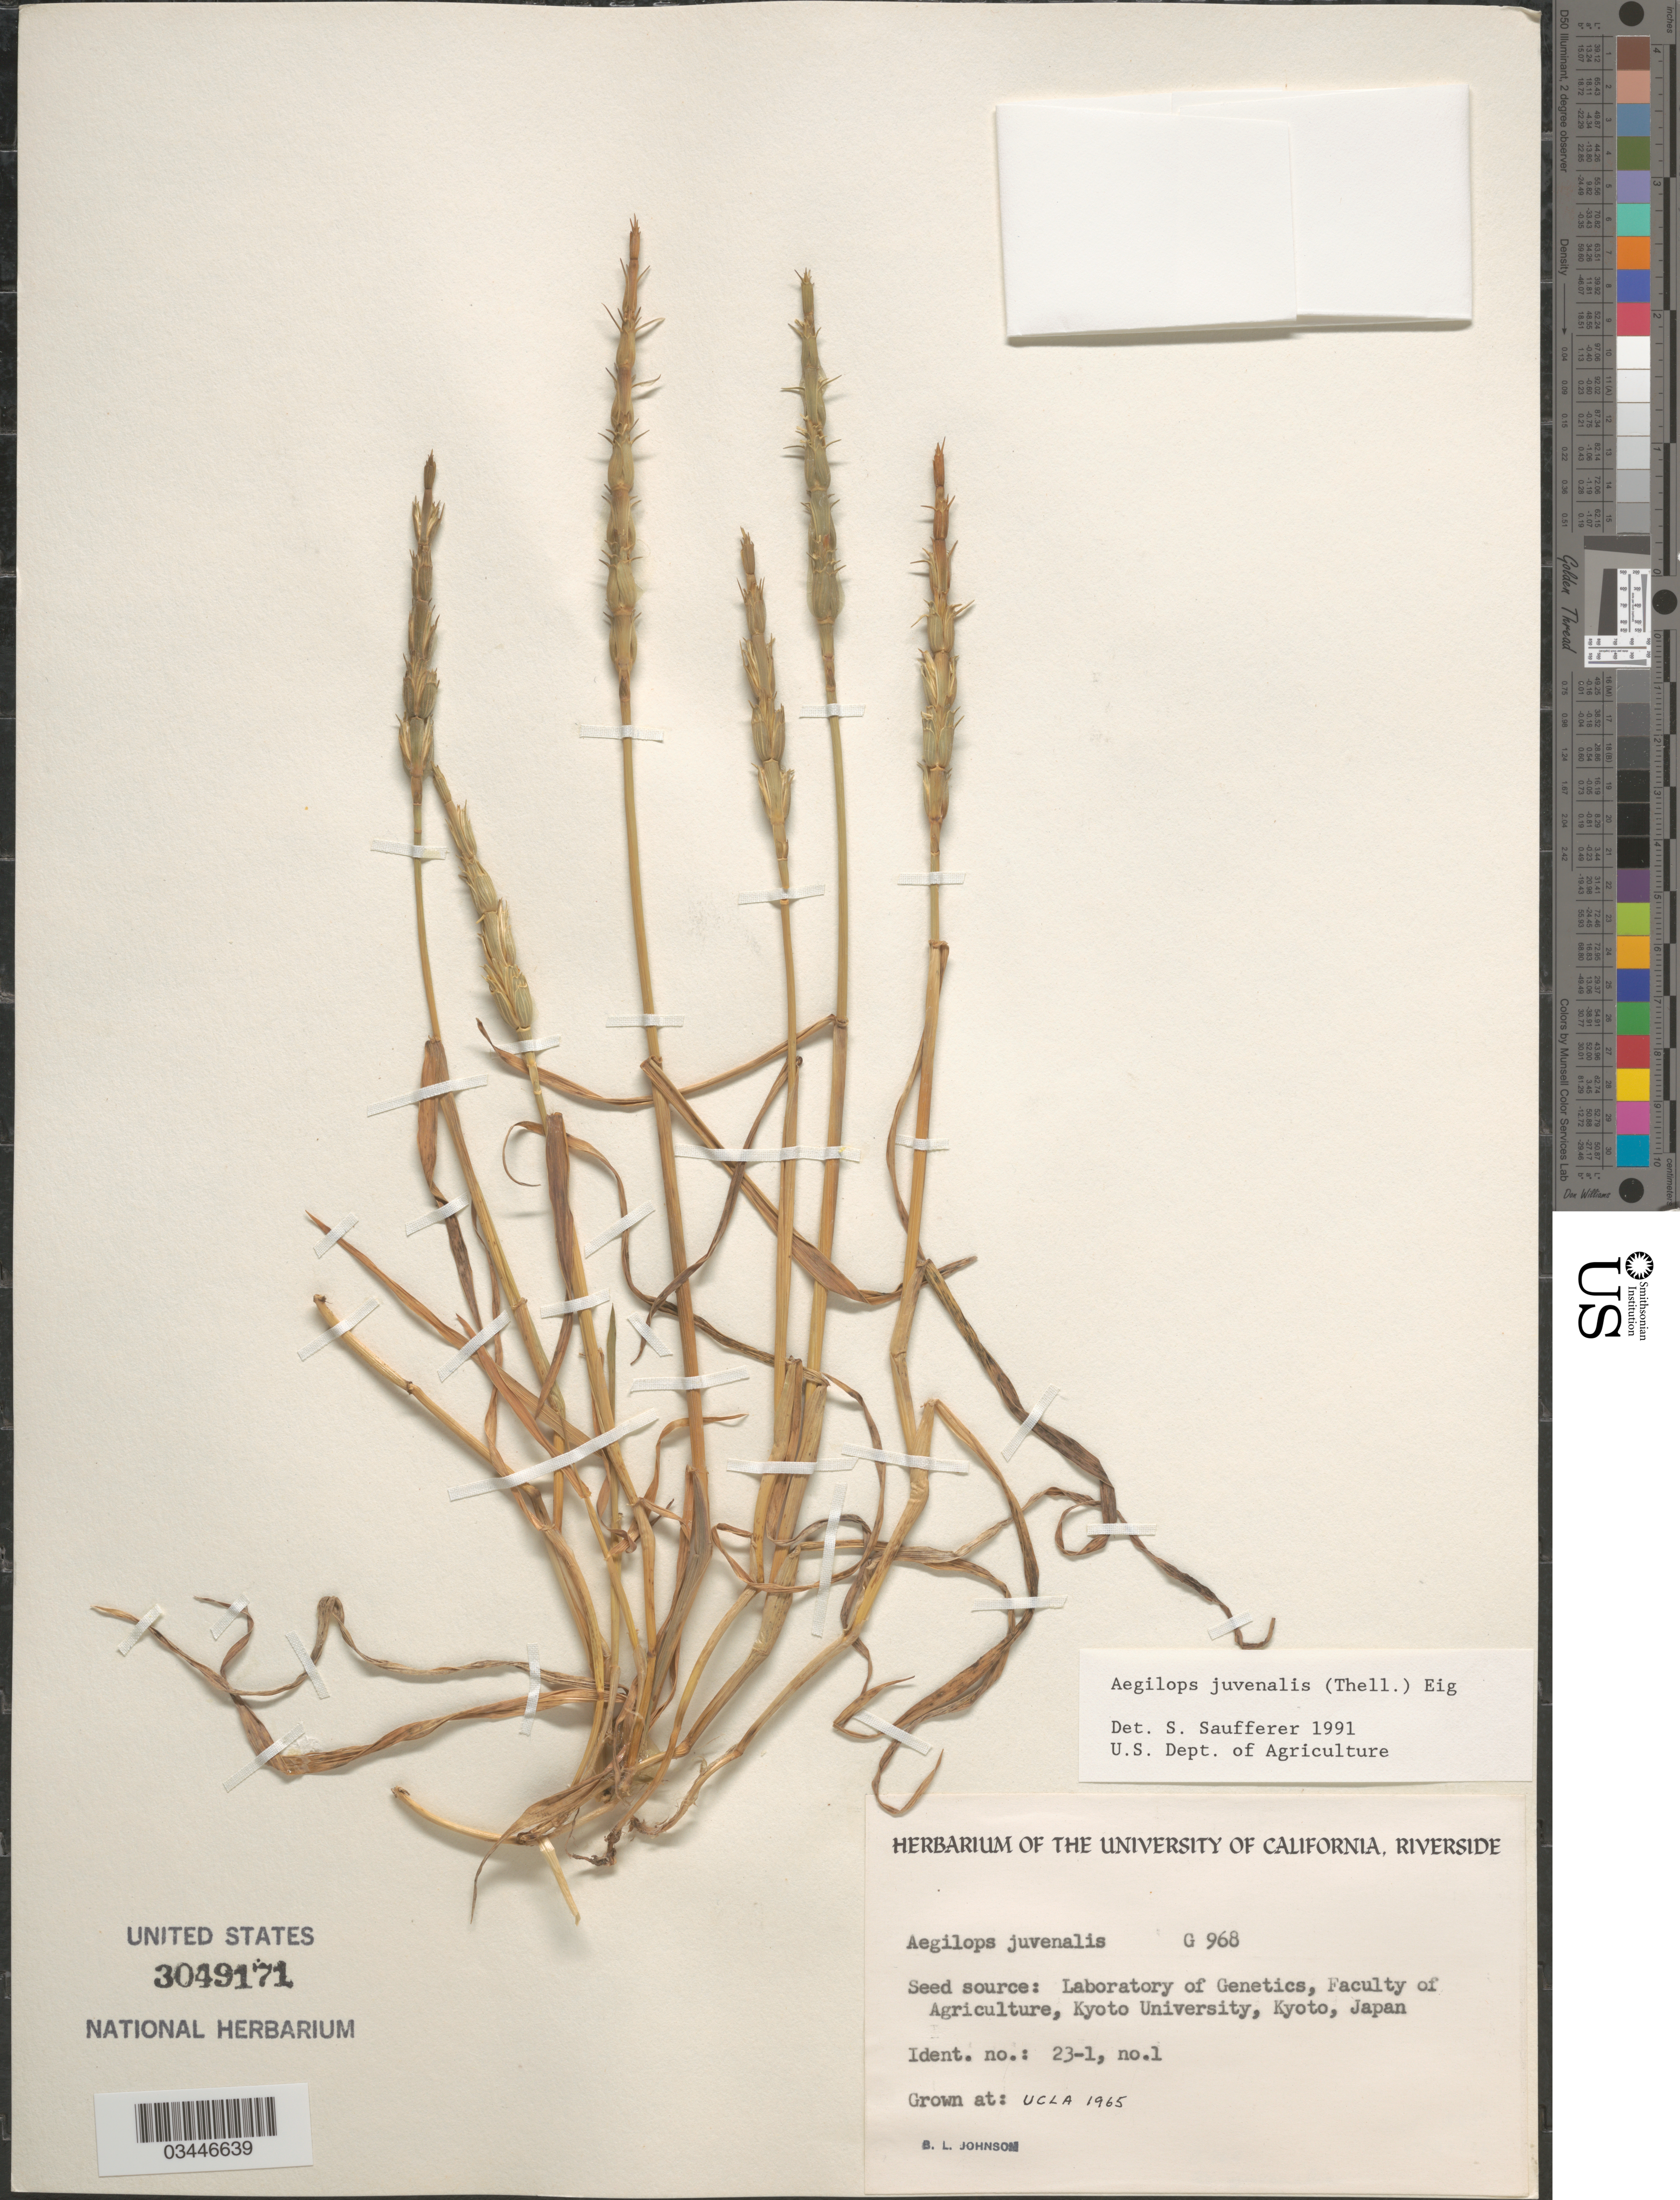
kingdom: Plantae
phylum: Tracheophyta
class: Liliopsida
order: Poales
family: Poaceae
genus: Aegilops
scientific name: Aegilops juvenalis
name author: (Thell.) Eig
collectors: B. Johnson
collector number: G968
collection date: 1965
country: United States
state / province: California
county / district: Los Angeles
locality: UCLA.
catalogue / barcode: US 3049171